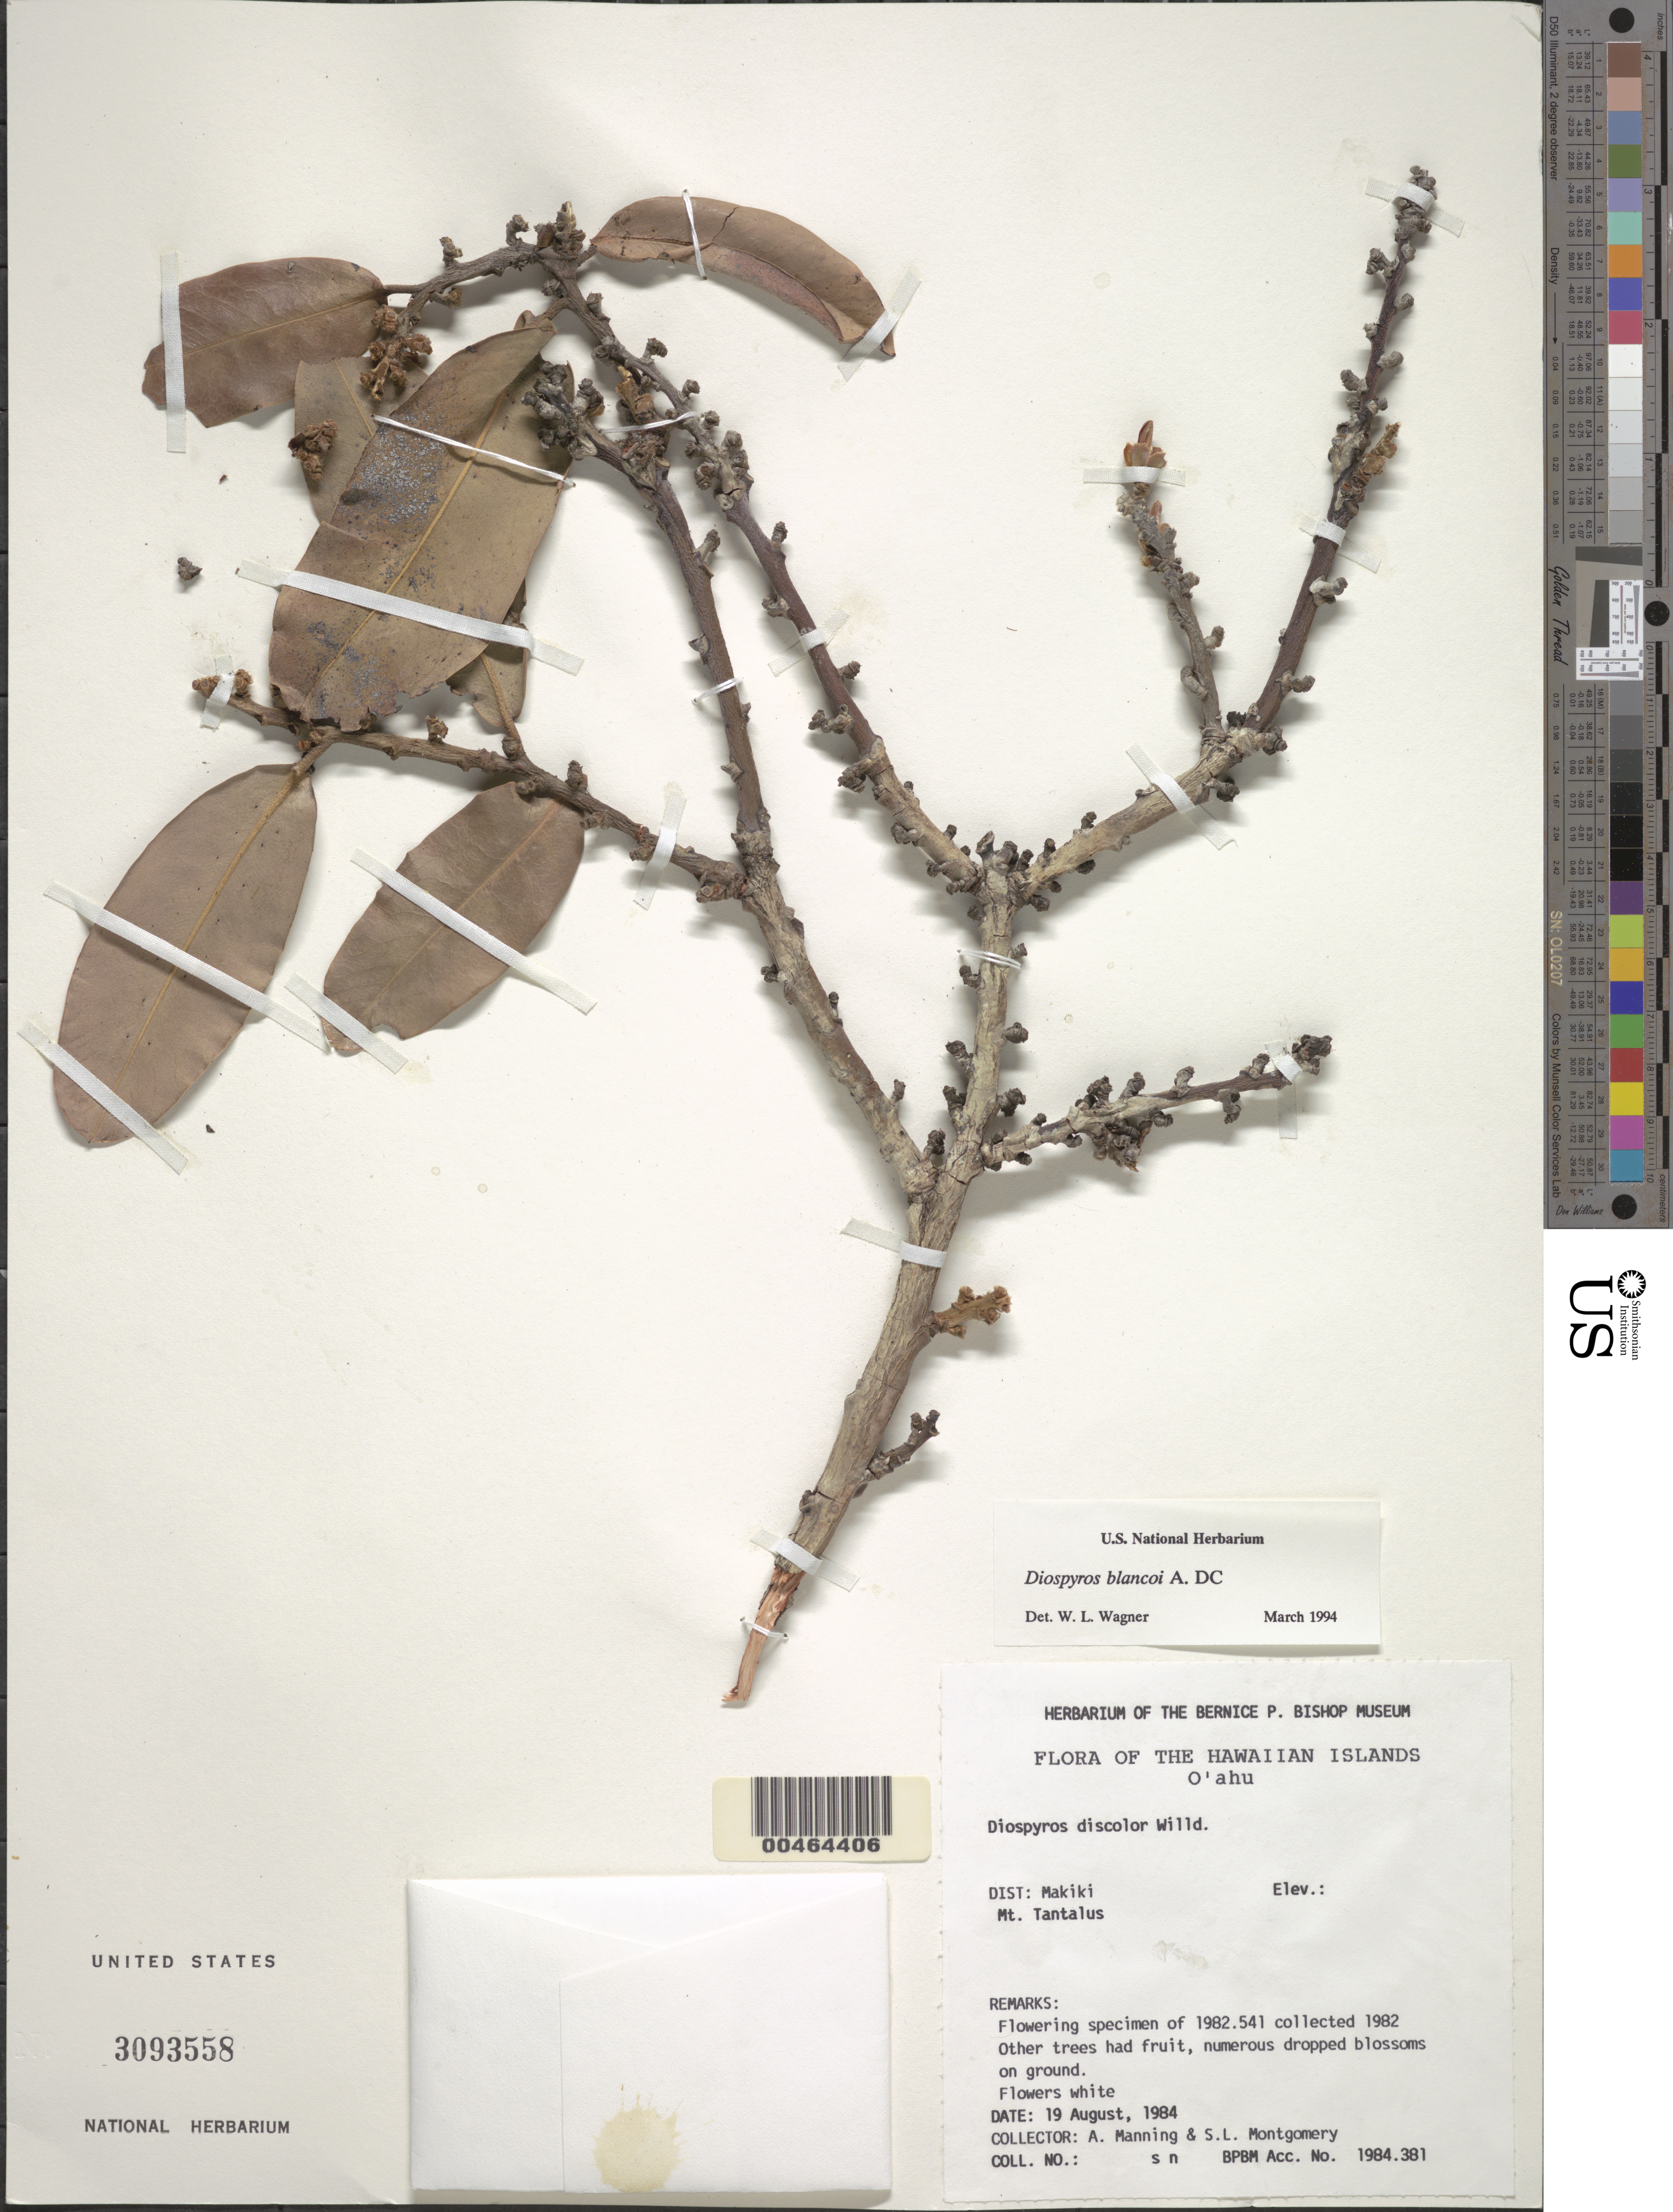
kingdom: Plantae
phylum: Tracheophyta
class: Magnoliopsida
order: Ericales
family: Ebenaceae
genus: Diospyros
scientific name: Diospyros blancoi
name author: A. DC.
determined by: Wagner, W. L., (BOT), Smithsonian Institution - National Museum of Natural History (UNITED STATES)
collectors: A. Manning & S. Montgomery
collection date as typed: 19 Aug 1984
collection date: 1984-08-19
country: United States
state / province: Hawaii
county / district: Honolulu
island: Oahu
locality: District of Makiki, Mt. Tantalus.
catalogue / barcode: US 3093558